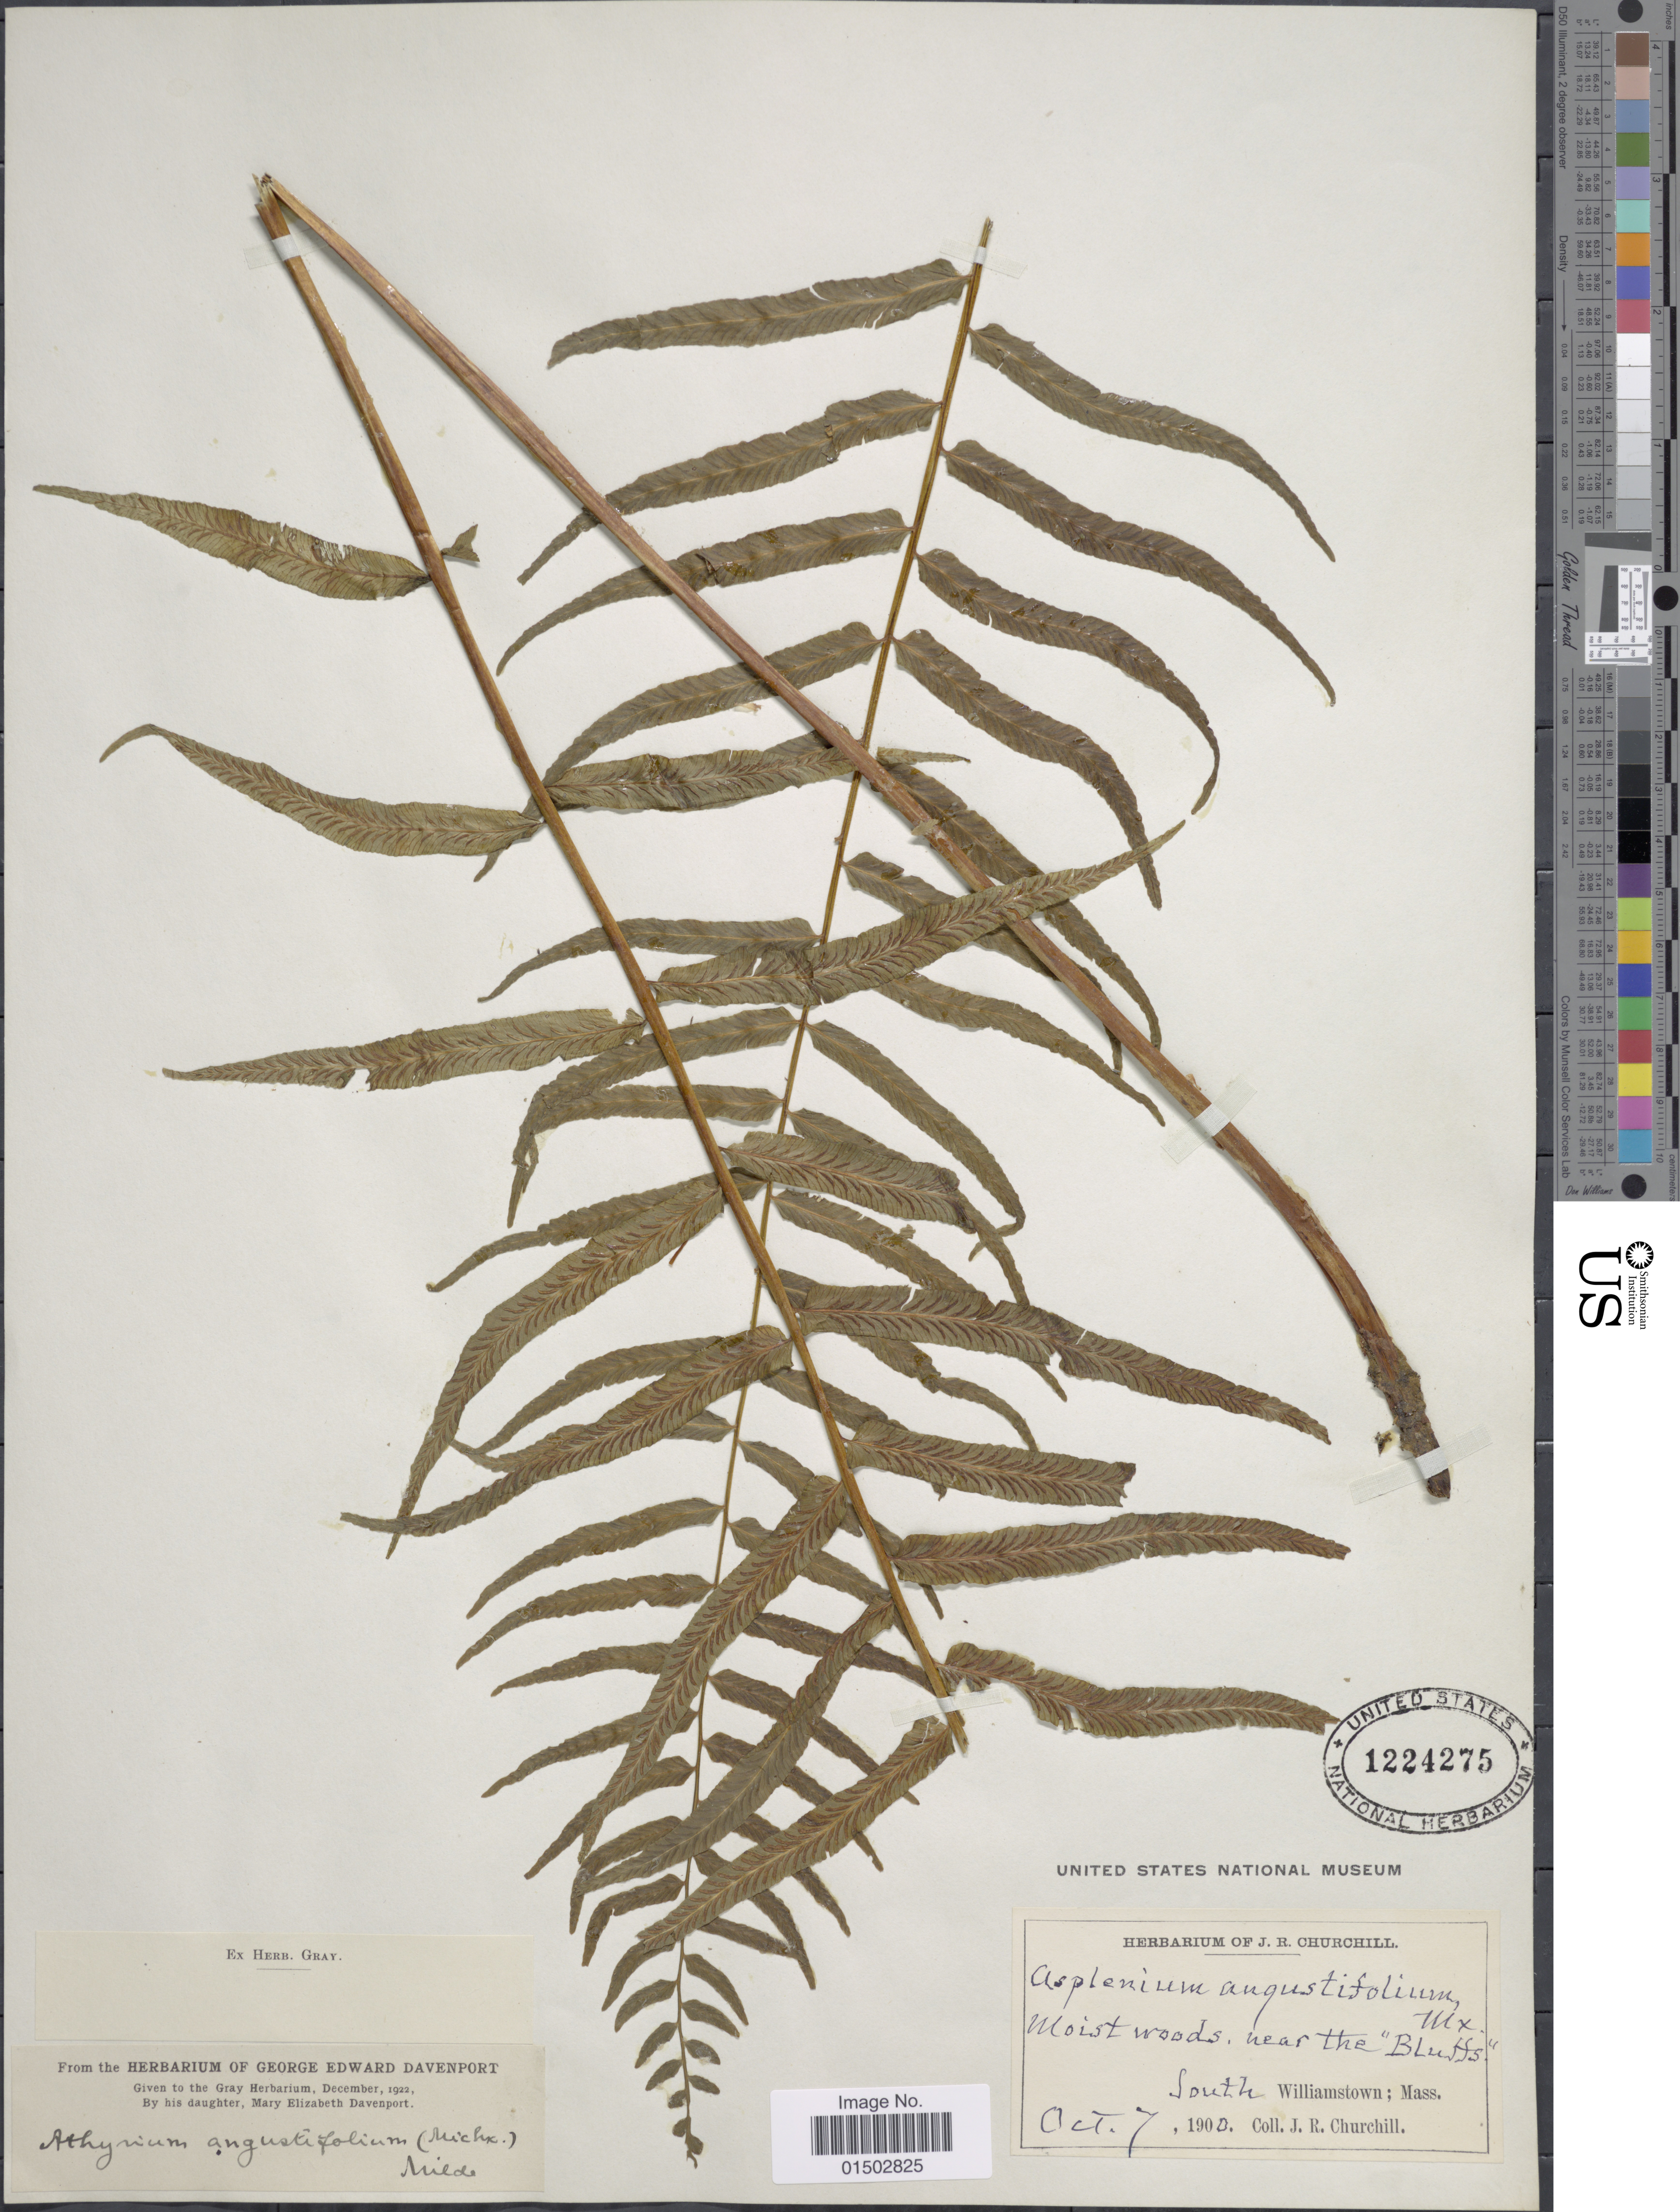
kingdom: Plantae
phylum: Tracheophyta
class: Polypodiopsida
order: Polypodiales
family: Diplaziopsidaceae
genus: Homalosorus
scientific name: Homalosorus pycnocarpos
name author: (Spreng.) Pic. Serm.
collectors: J. Churchill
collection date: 1900-10-07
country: United States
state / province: Massachusetts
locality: Moist woods near the "Bluffs", South Williamstown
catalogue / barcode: US 1224275